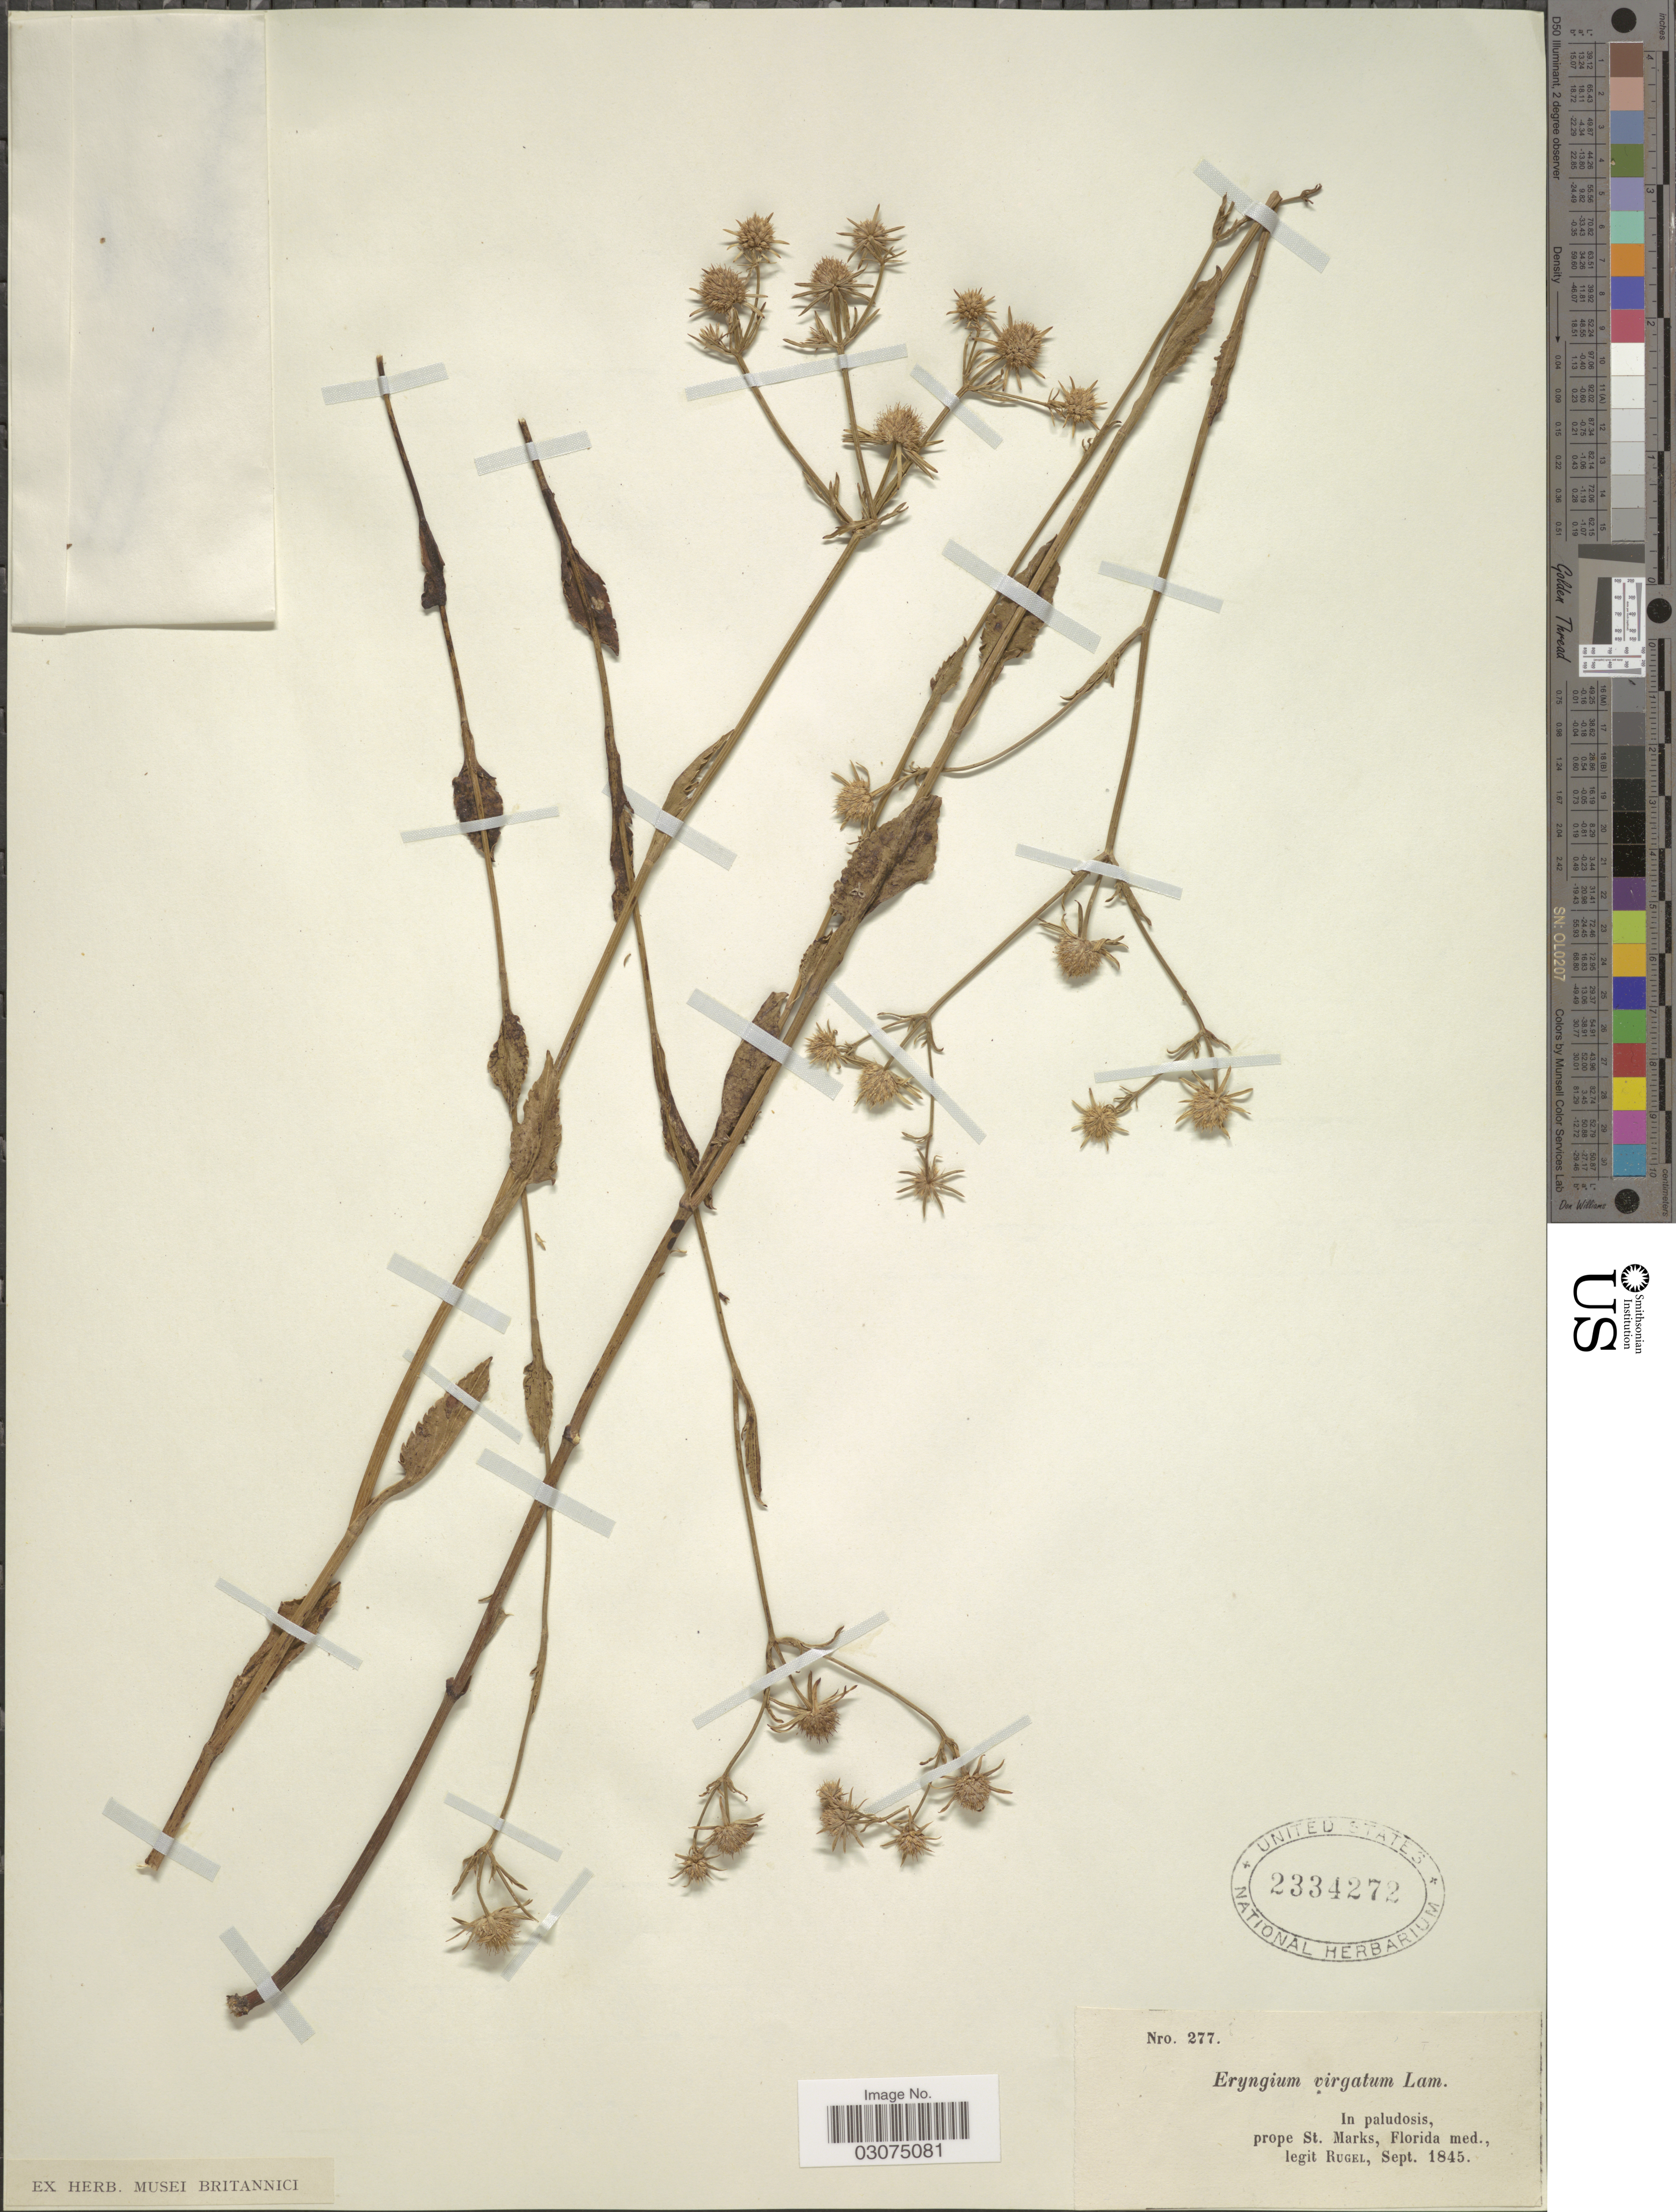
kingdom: Plantae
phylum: Tracheophyta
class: Magnoliopsida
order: Apiales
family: Apiaceae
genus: Eryngium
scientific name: Eryngium virgatum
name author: Lam.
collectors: Rugel, --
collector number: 277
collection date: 1845-09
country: United States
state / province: Florida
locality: Prope St. Marks, Florida med.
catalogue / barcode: US 2334272